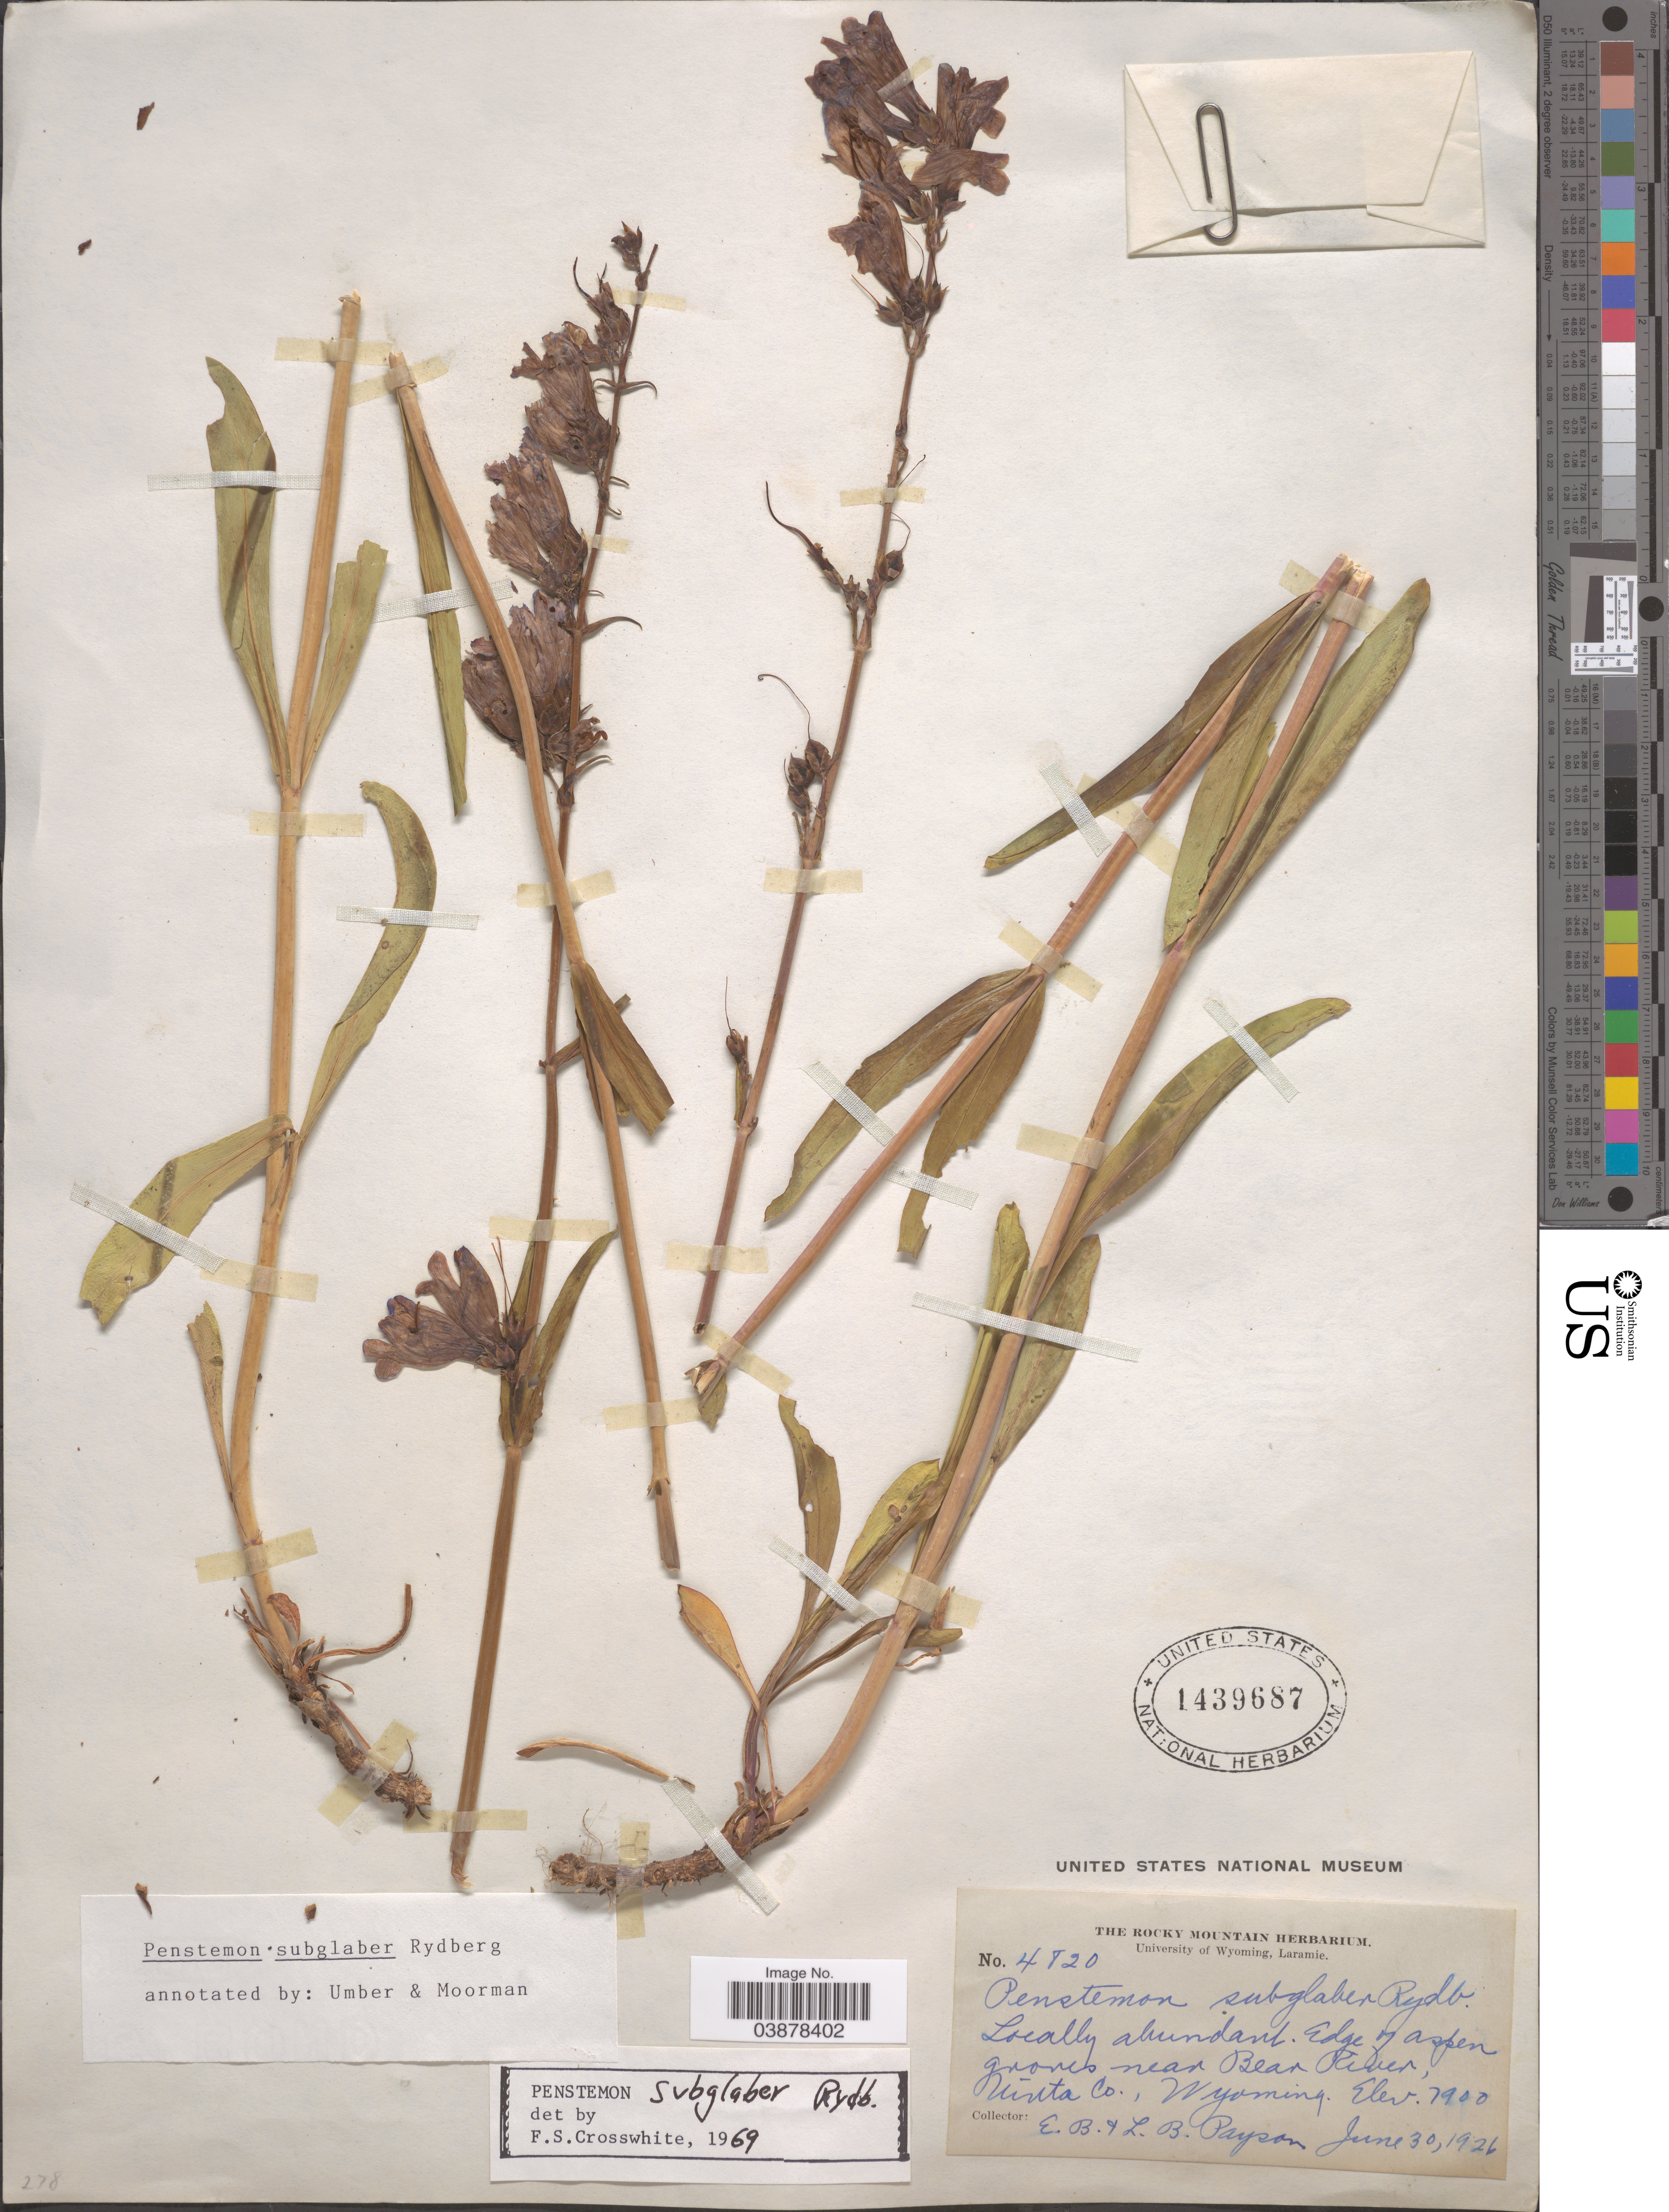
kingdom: Plantae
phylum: Tracheophyta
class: Magnoliopsida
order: Lamiales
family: Plantaginaceae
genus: Penstemon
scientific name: Penstemon subglaber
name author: Rydb.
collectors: E. B. Payson & L. Payson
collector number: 4820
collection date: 1926-06-30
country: United States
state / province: Wyoming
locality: Edge of aspen grows near Bear River, Uinta Co.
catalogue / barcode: US 1439687